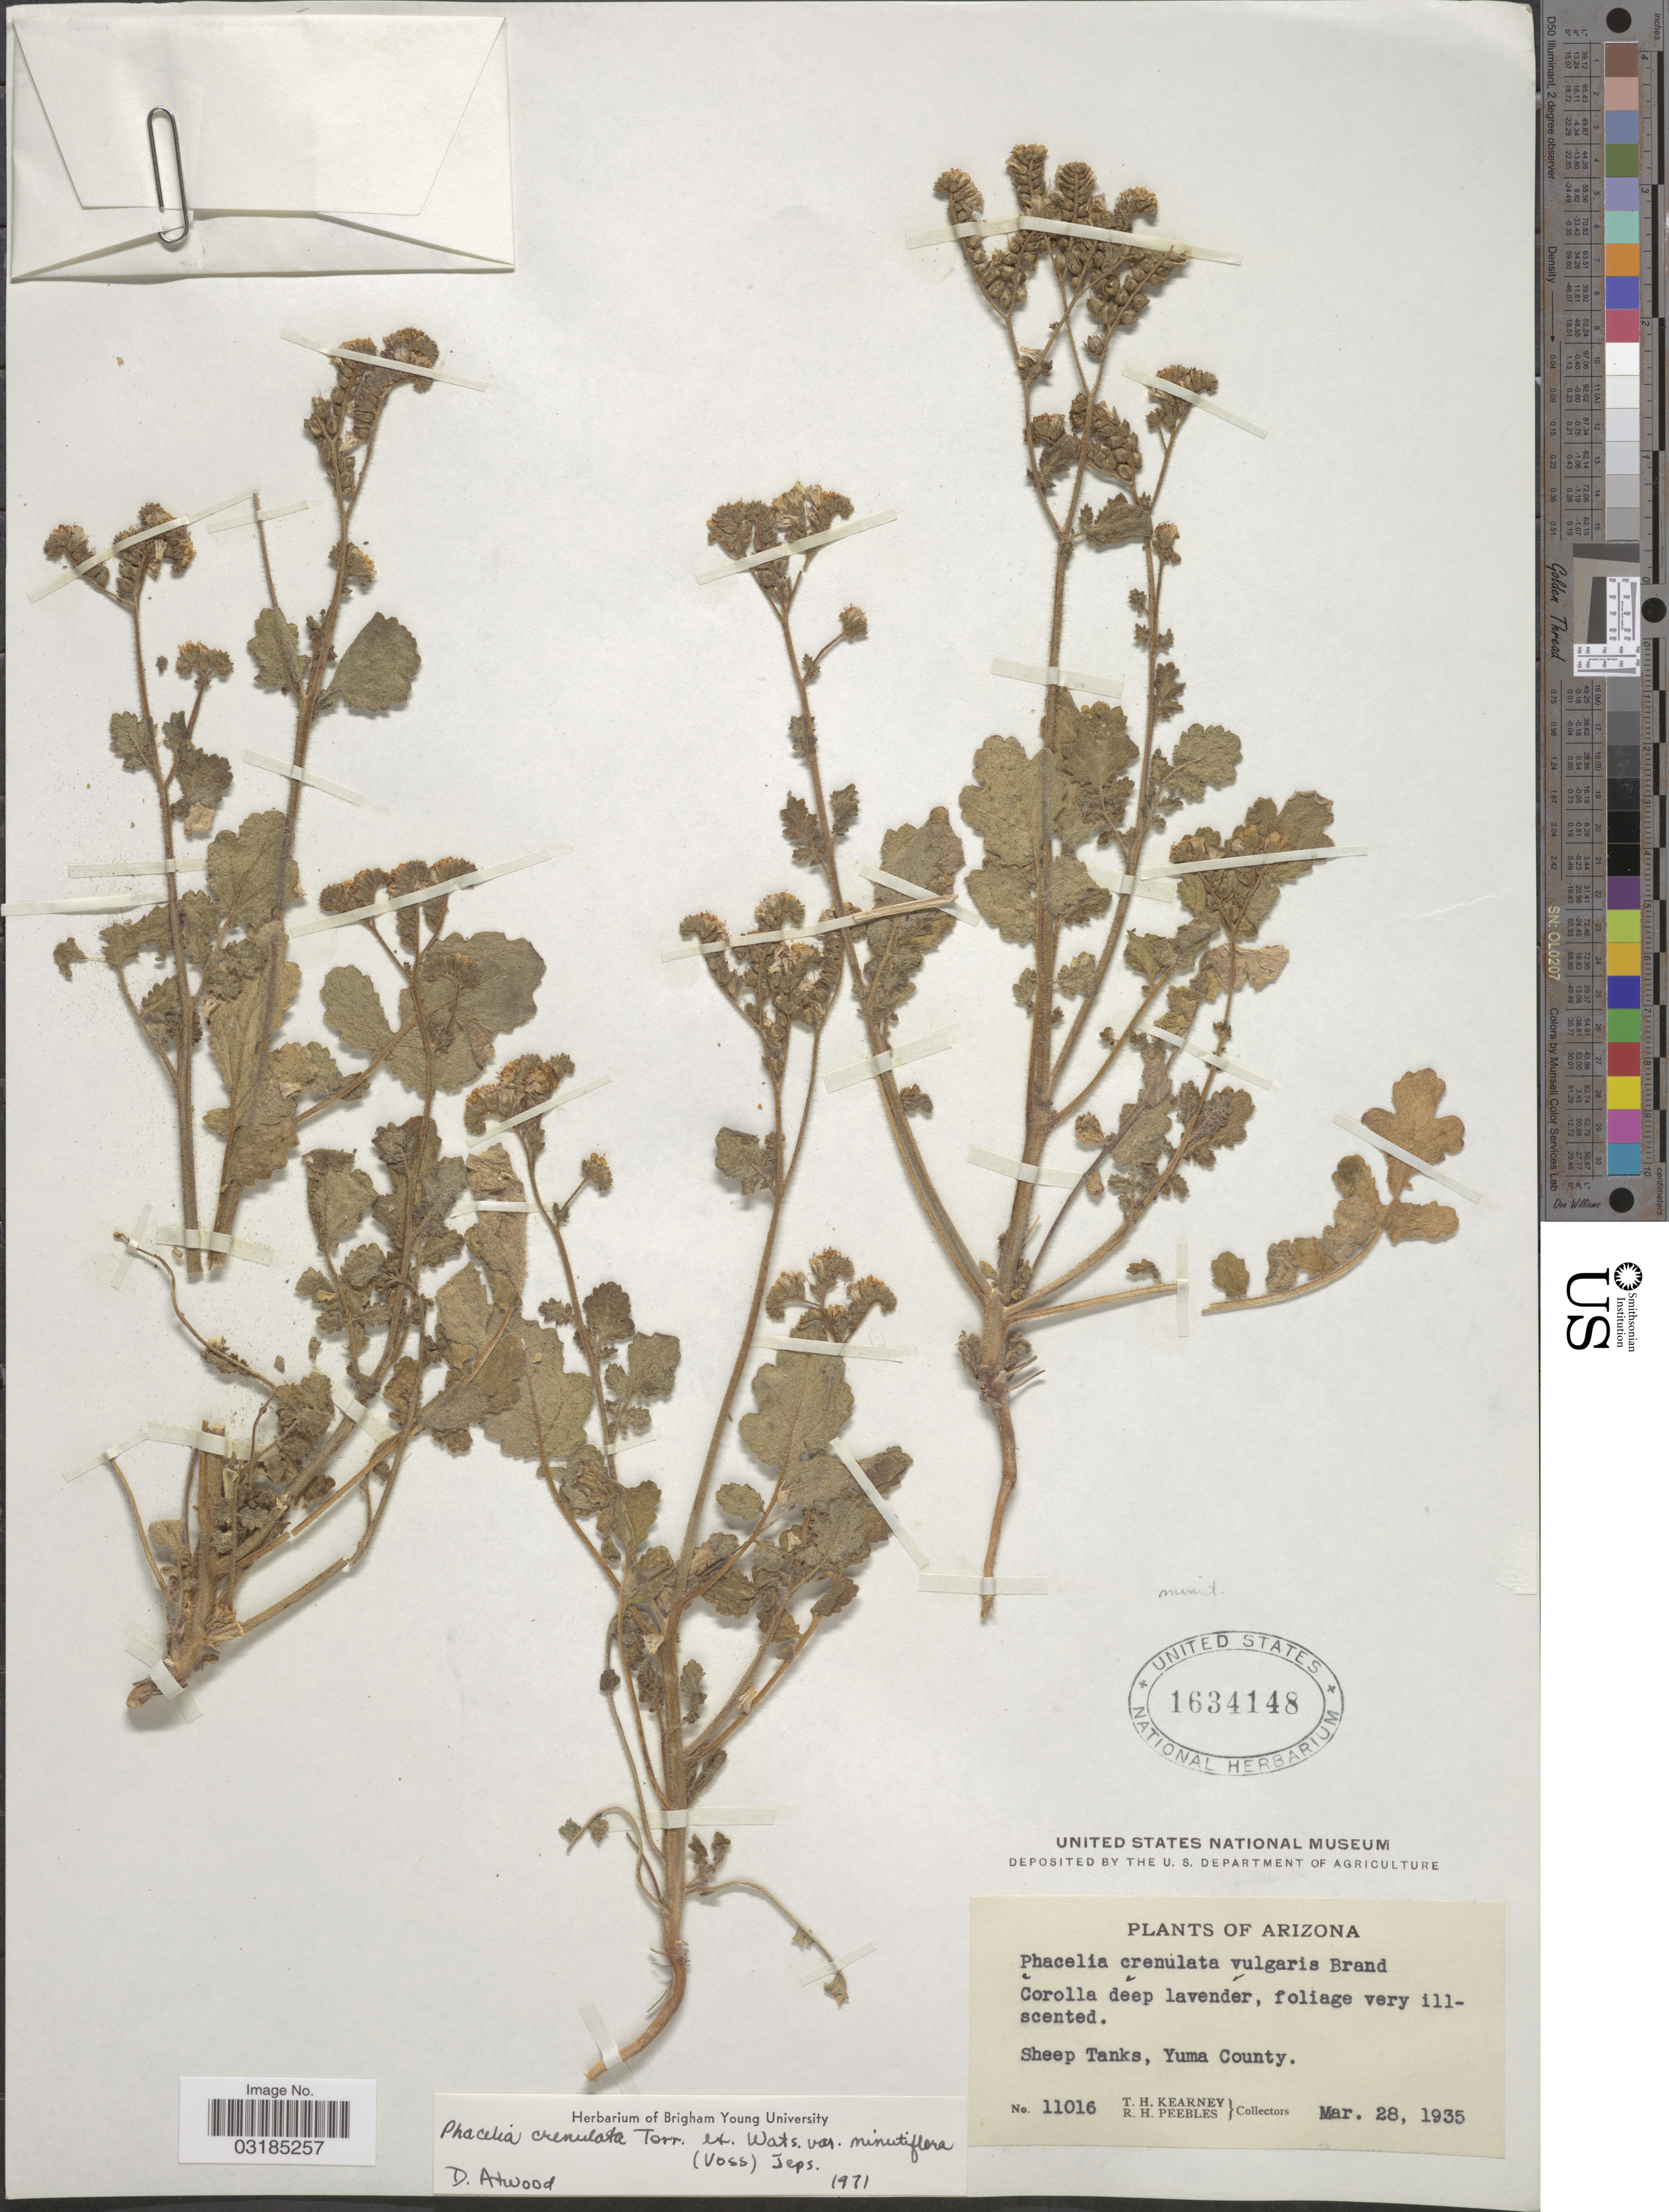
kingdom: Plantae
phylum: Tracheophyta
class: Magnoliopsida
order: Boraginales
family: Hydrophyllaceae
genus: Phacelia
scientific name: Phacelia crenulata var. minutiflora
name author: (J.W. Voss ex Munz) Jeps.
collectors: T. H. Kearney & R. H. Peebles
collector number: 11016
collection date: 1935-03-28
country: United States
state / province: Arizona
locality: Sheep Tanks, Yuma County.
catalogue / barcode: US 1634148